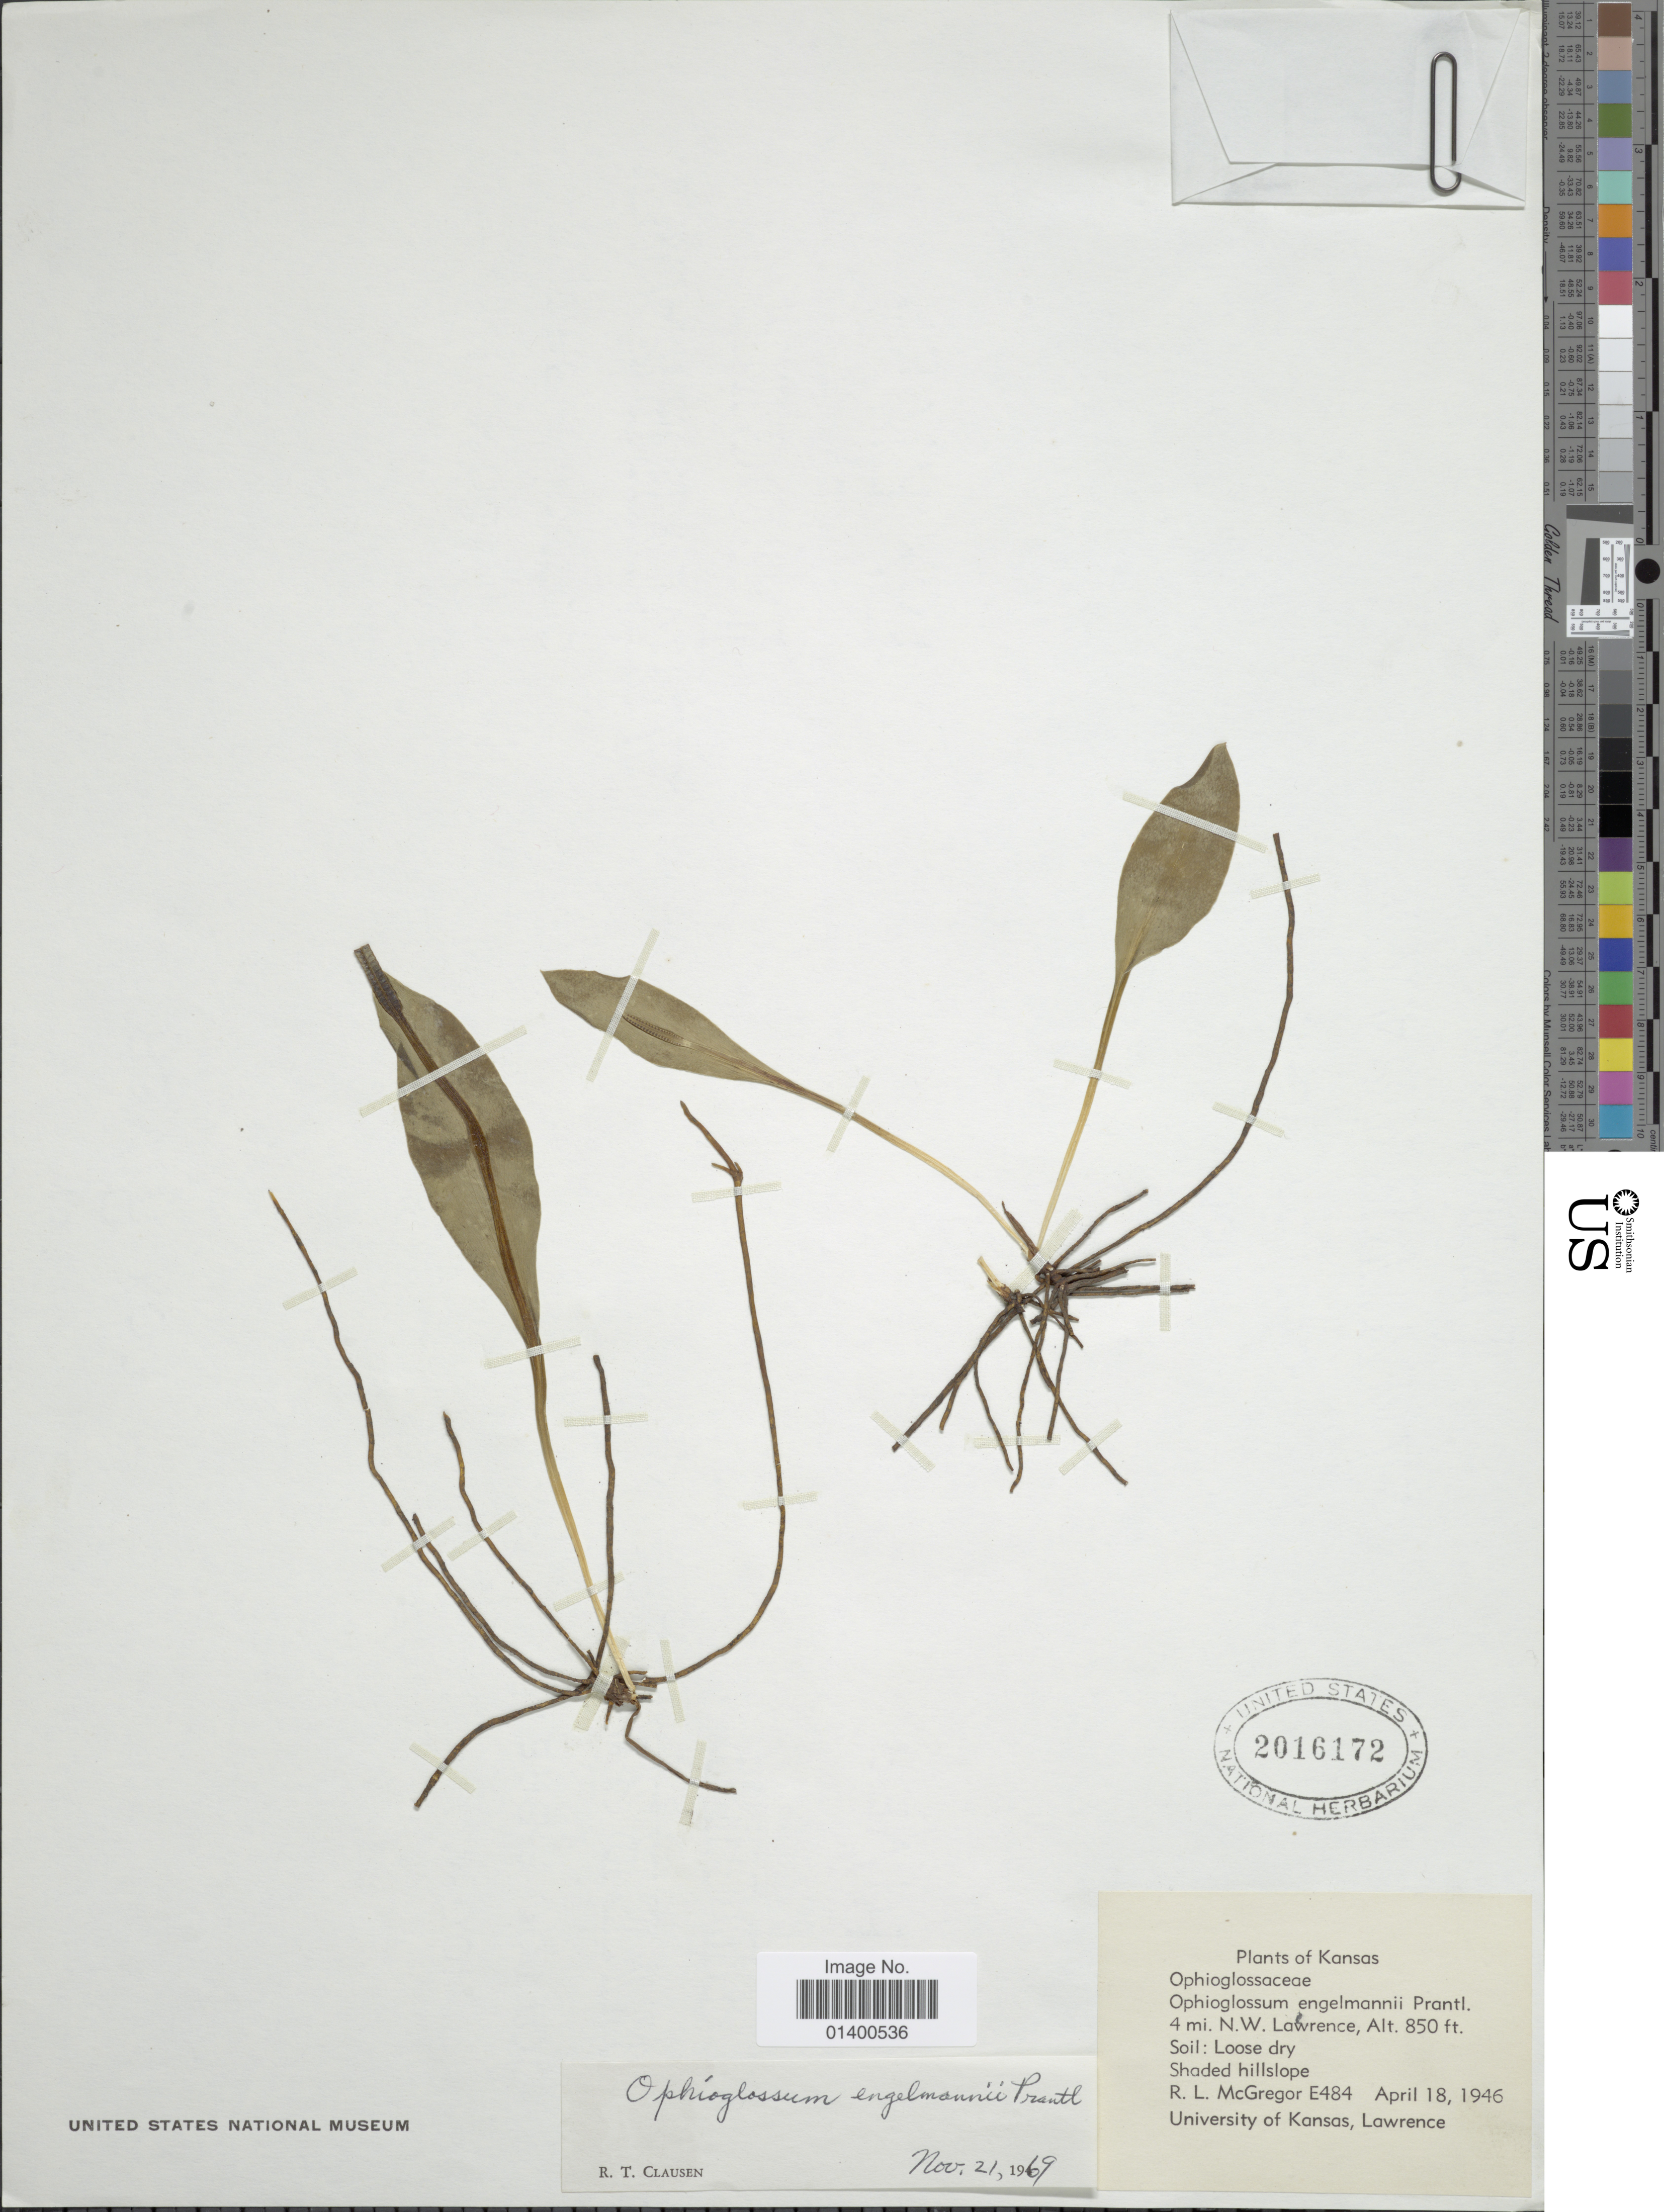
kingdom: Plantae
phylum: Tracheophyta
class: Polypodiopsida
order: Ophioglossales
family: Ophioglossaceae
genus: Ophioglossum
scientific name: Ophioglossum engelmannii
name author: Prantl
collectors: R. McGregor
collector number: E484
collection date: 1946-04-18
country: United States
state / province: Kansas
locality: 4 mi. N.W. Lawrence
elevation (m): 259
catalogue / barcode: US 2016172